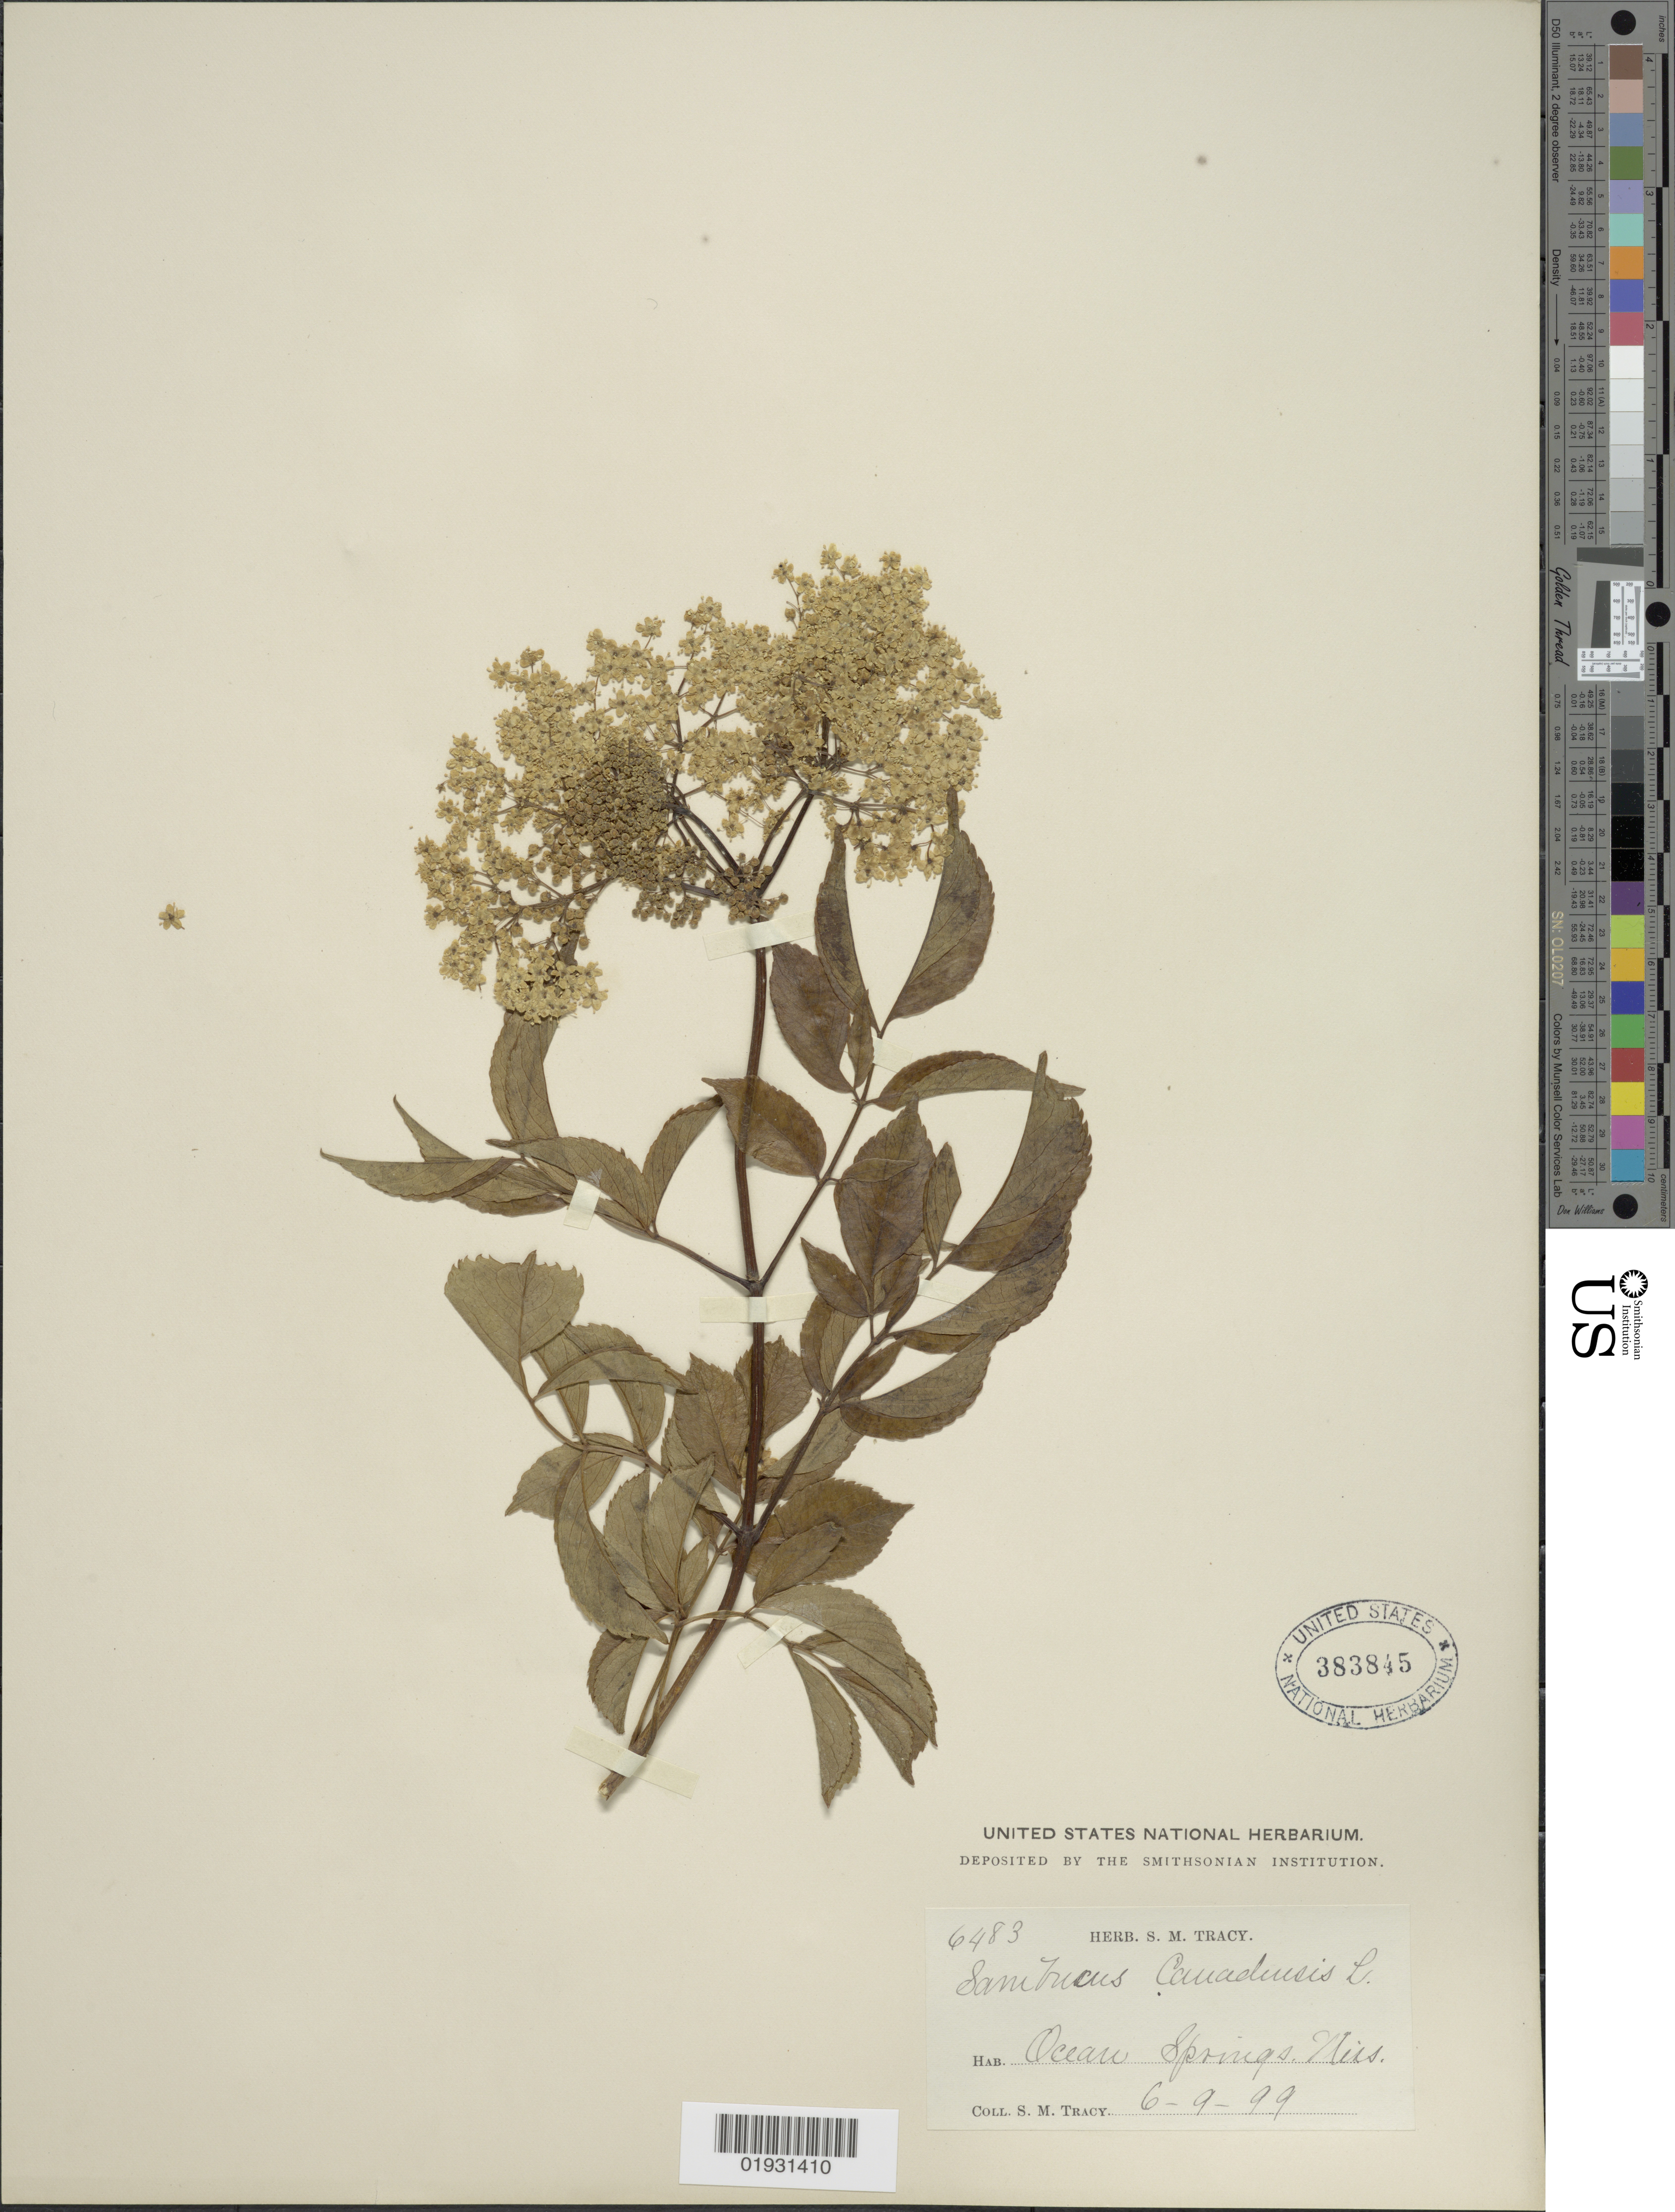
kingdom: Plantae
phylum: Tracheophyta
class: Magnoliopsida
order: Dipsacales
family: Viburnaceae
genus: Sambucus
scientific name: Sambucus simpsonii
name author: Rehder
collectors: S. M. Tracy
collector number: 6483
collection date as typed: Transcribed d/m/y: 6/9/99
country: United States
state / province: Mississippi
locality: Ocean Springs Miss.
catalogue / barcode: US 383845